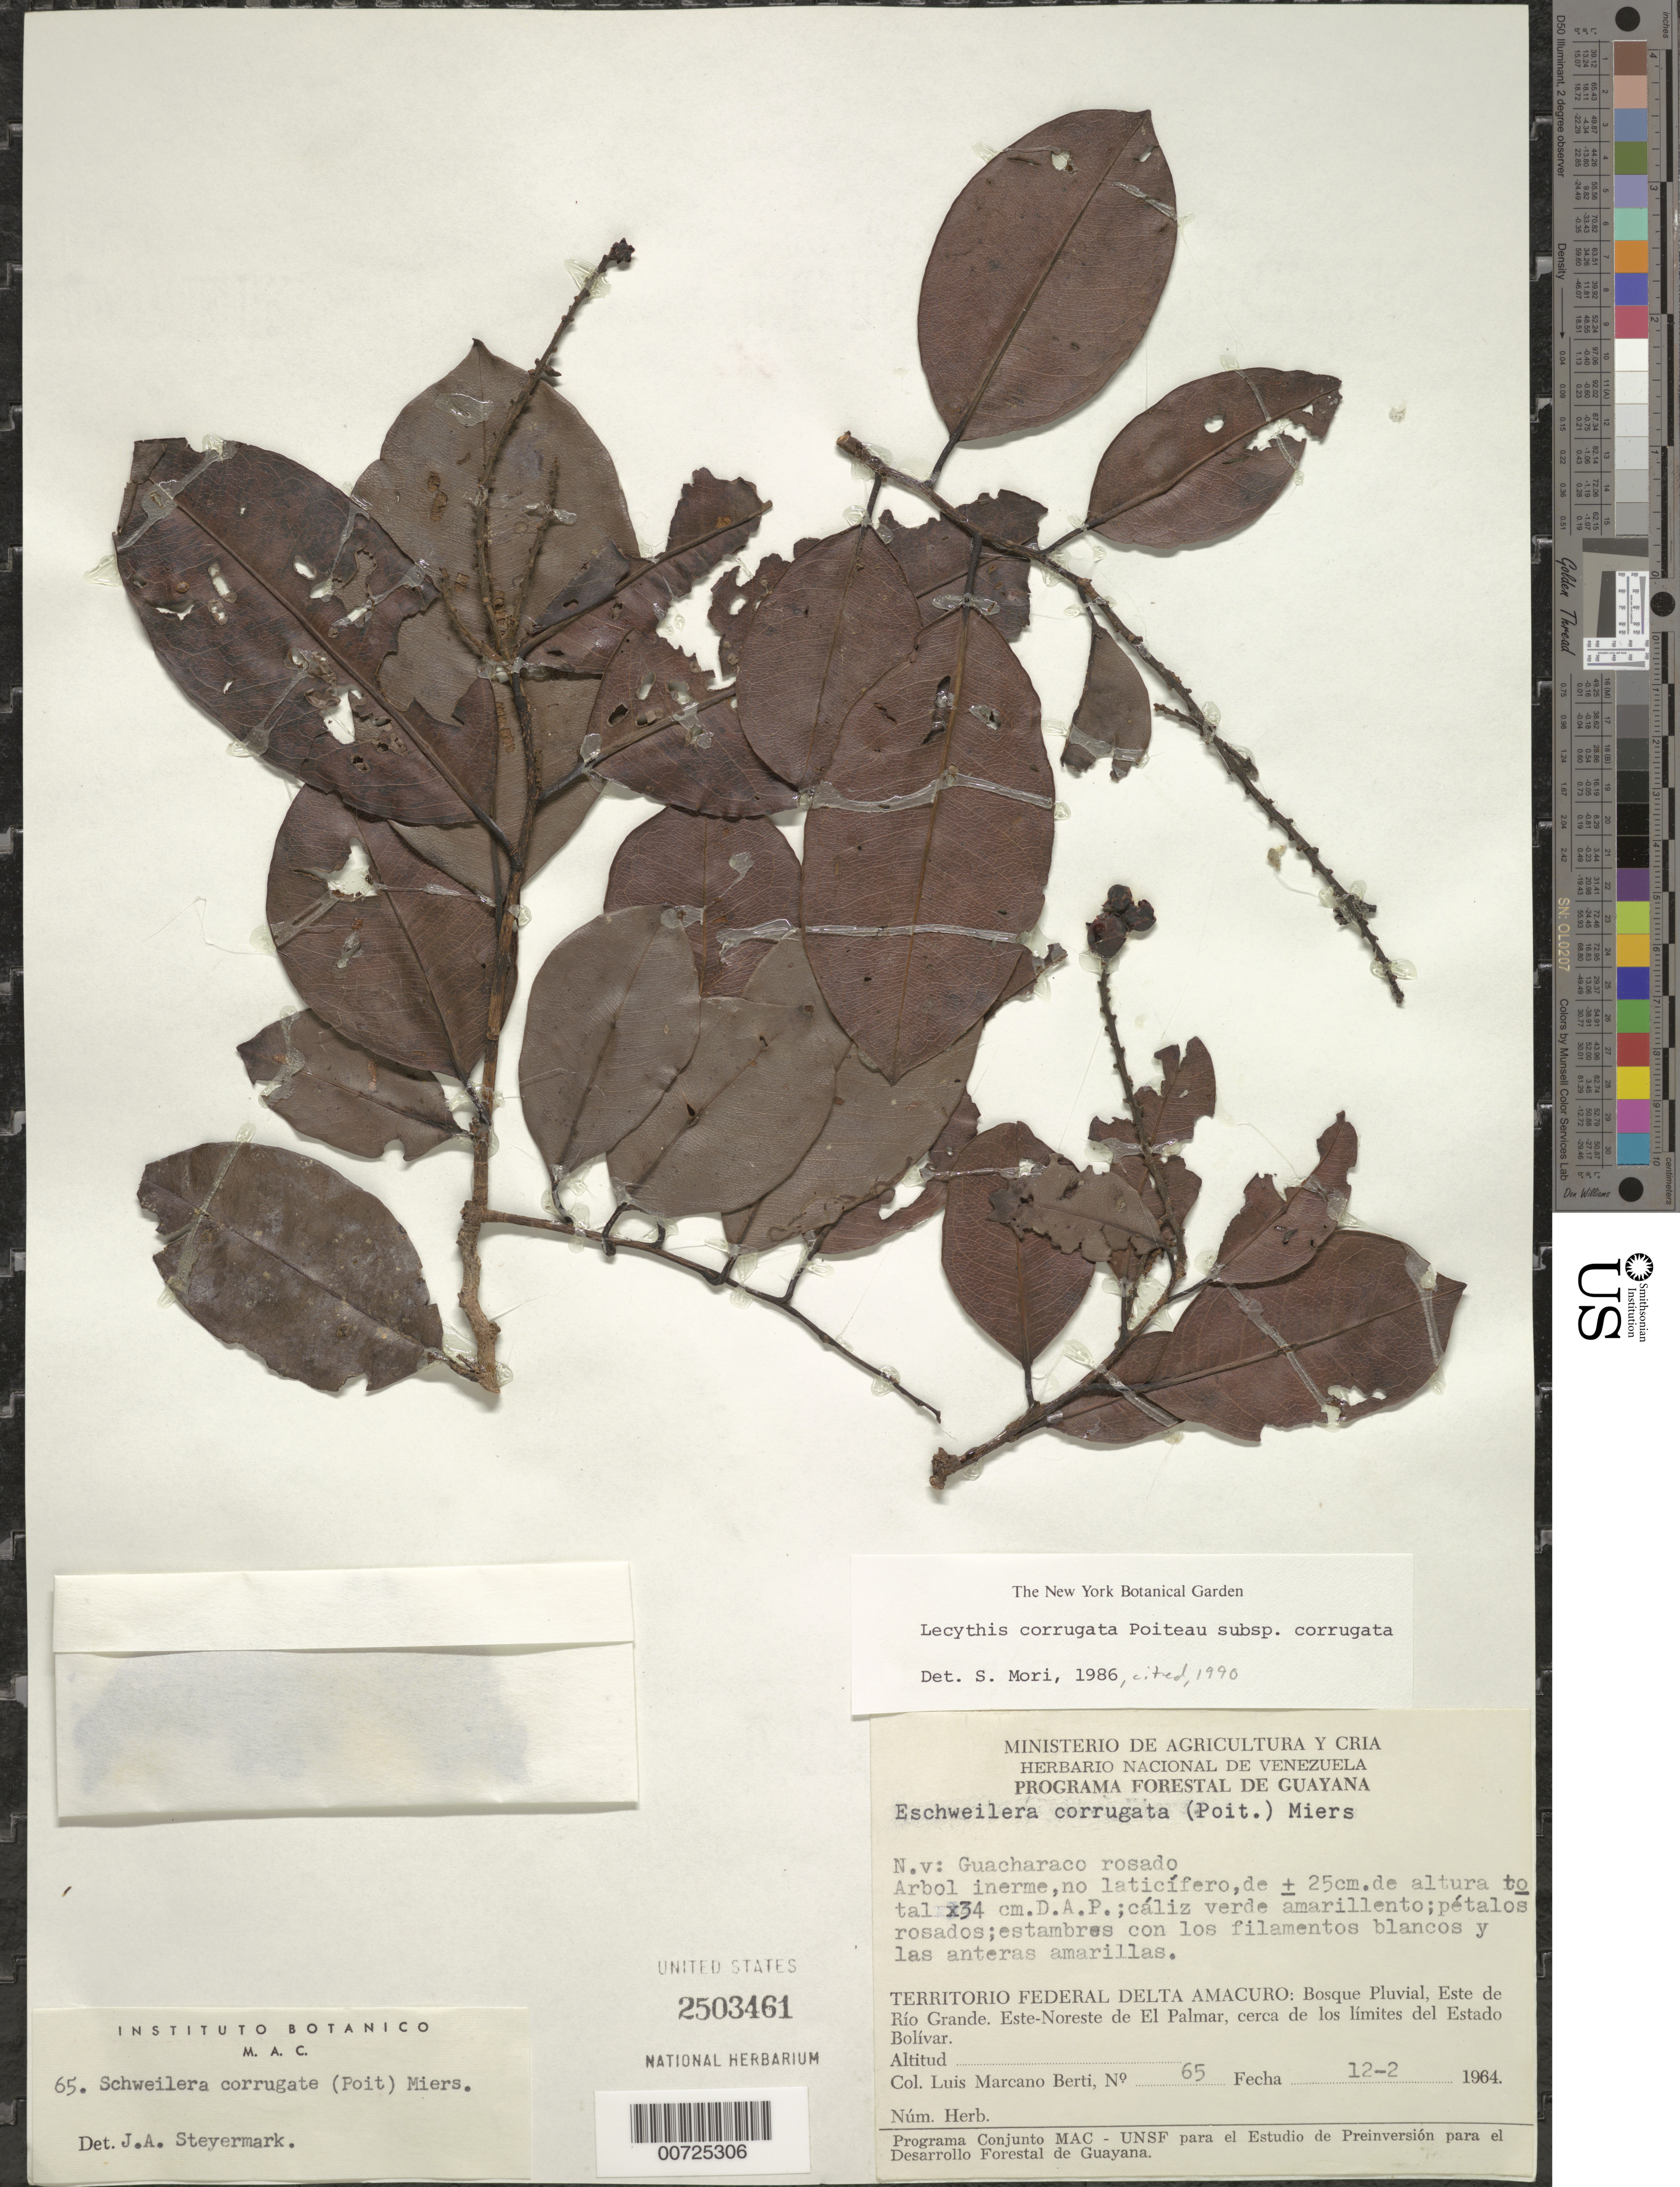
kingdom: Plantae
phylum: Tracheophyta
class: Magnoliopsida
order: Ericales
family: Lecythidaceae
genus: Lecythis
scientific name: Lecythis corrugata subsp. corrugata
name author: Poit.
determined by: Mori, Scott A.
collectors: L. Marcano-Berti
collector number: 65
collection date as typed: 12-Feb-64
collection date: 1964-02-12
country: Venezuela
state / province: Delta Amacuro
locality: Este de Río Grande, ENE de El Palmar, cerca de los limites del Estado Bolívar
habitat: Bosque pluvial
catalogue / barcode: US 2503461